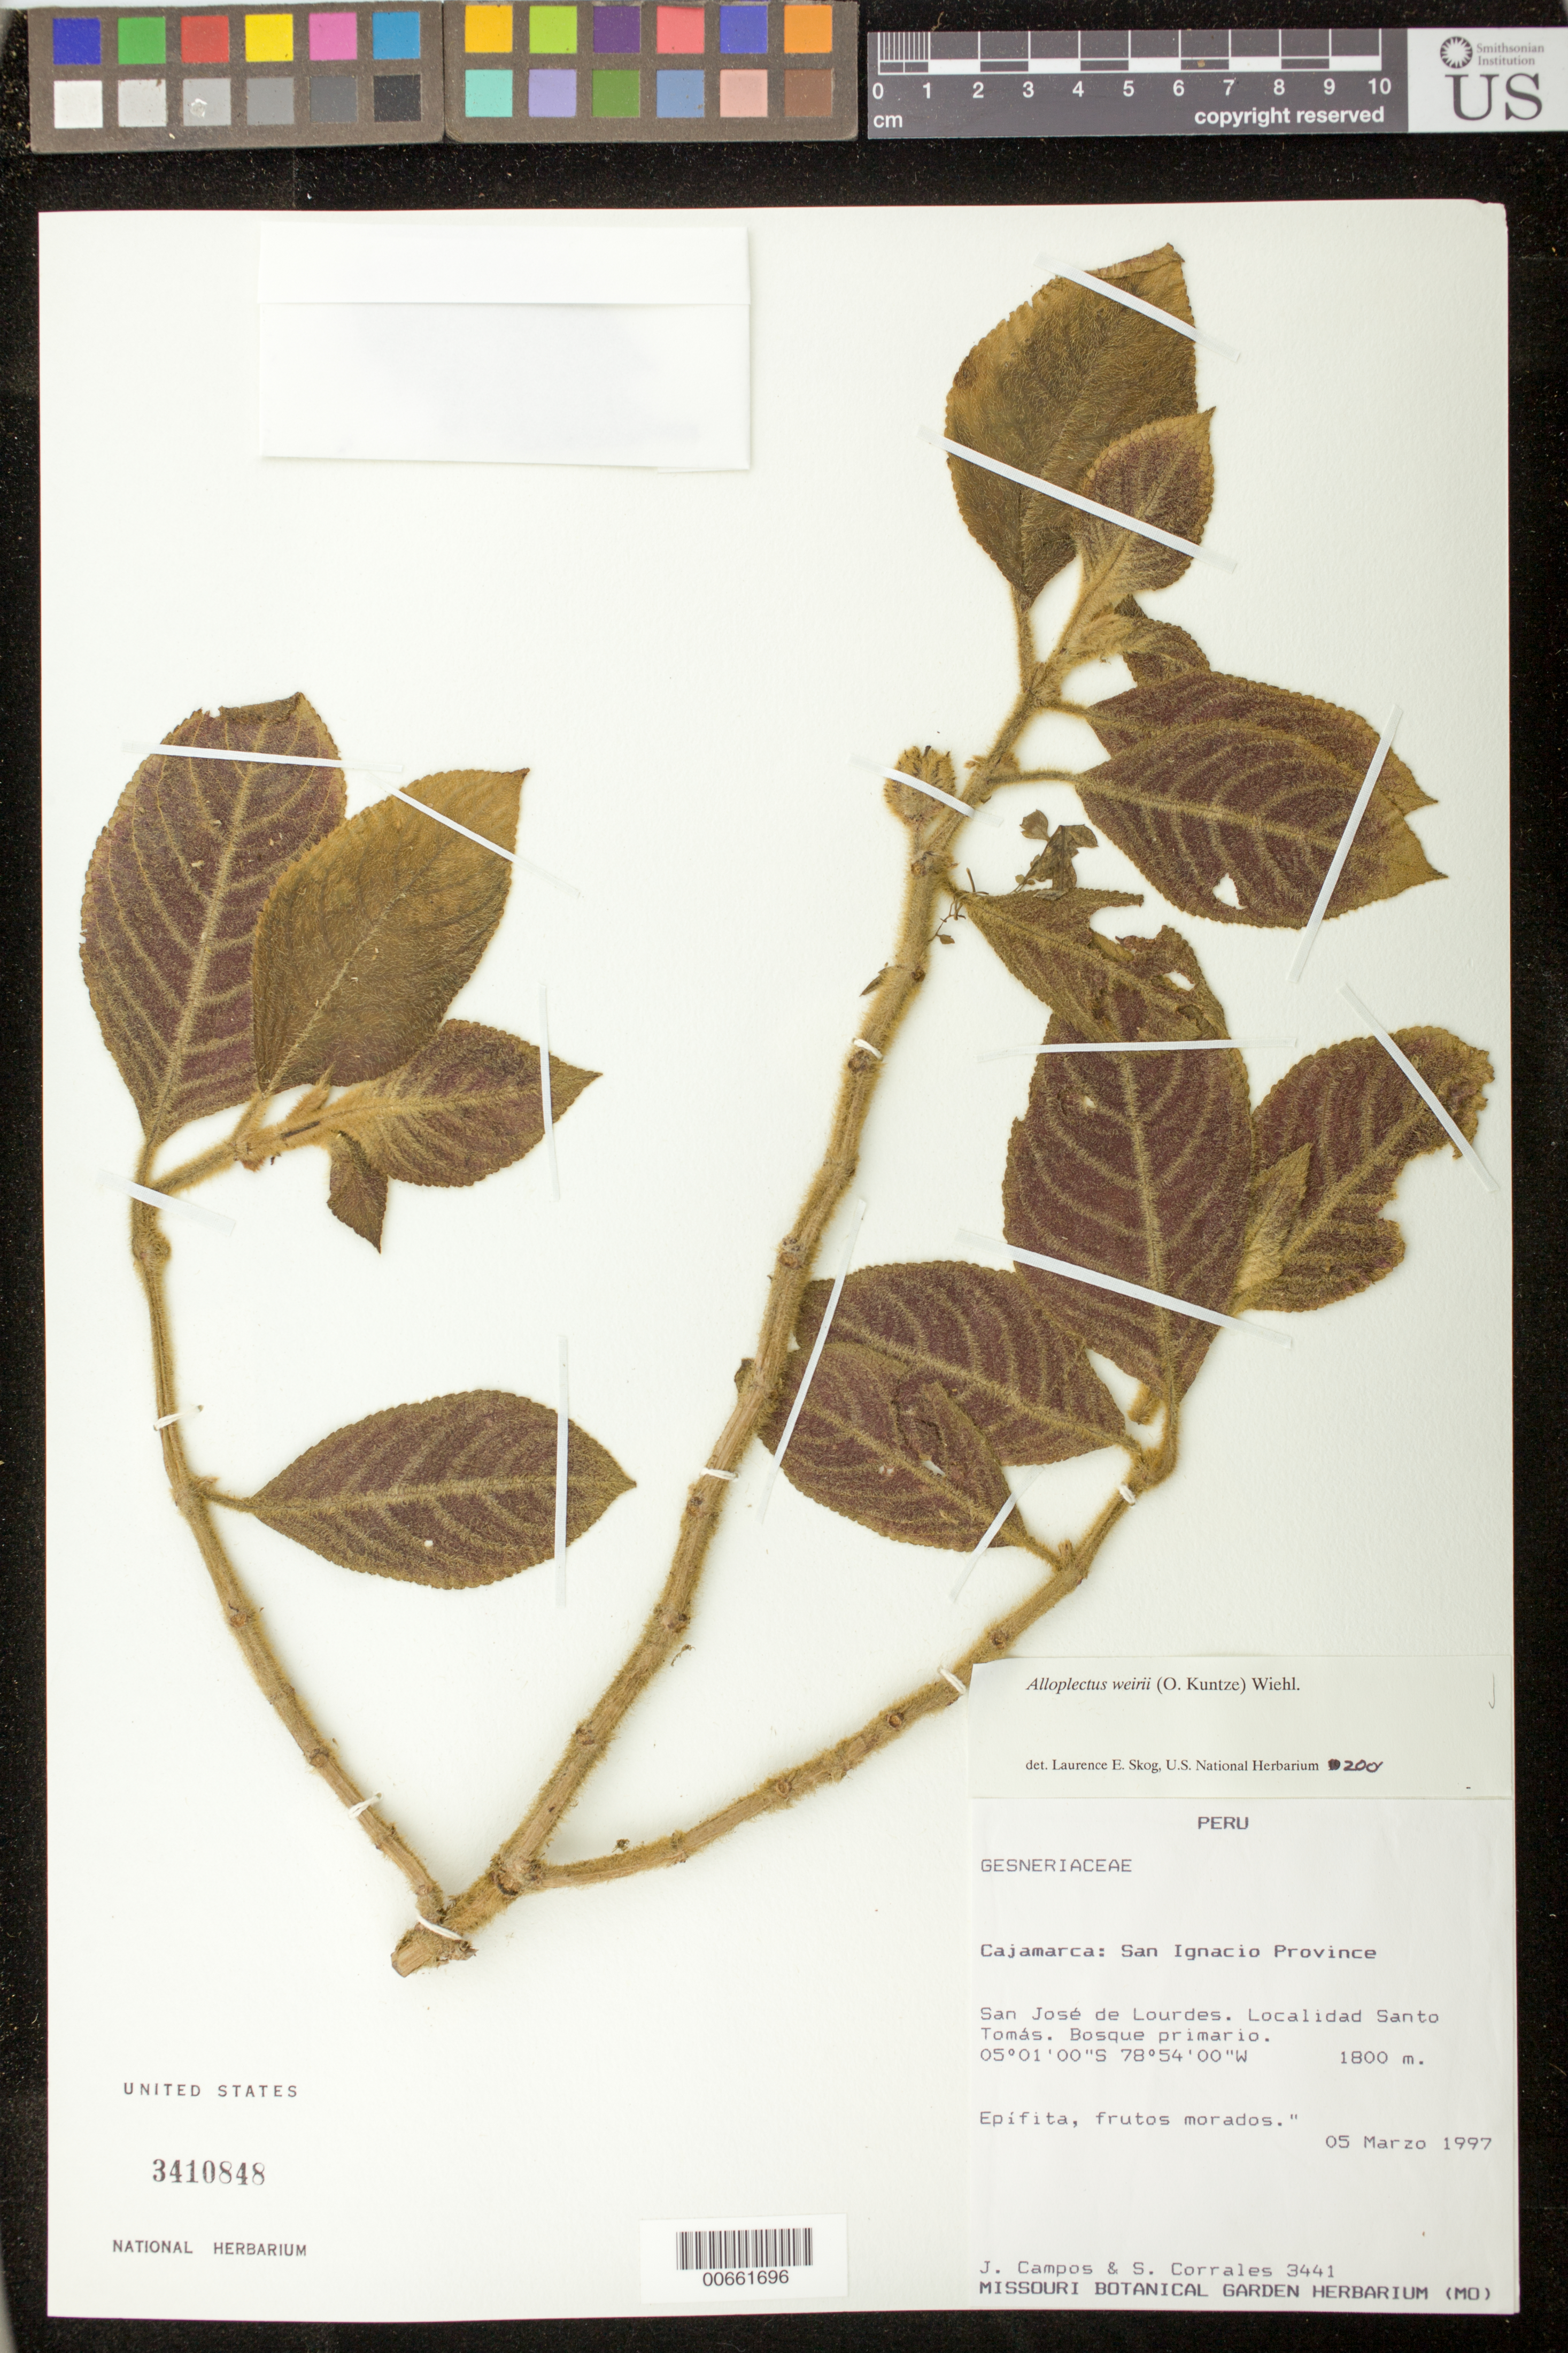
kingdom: Plantae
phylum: Tracheophyta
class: Magnoliopsida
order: Lamiales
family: Gesneriaceae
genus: Alloplectus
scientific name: Alloplectus weirii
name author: (Kuntze) Wiehler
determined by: Skog, Laurence E.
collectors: J. Campos & S. Corrales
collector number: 3441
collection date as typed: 05 Mar 1997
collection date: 1997-03-05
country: Peru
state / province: Cajamarca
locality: Prov. San Ignacio, San José de Lourdes, localidad Santo Tomás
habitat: Bosque primario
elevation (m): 1800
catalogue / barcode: US 3410848